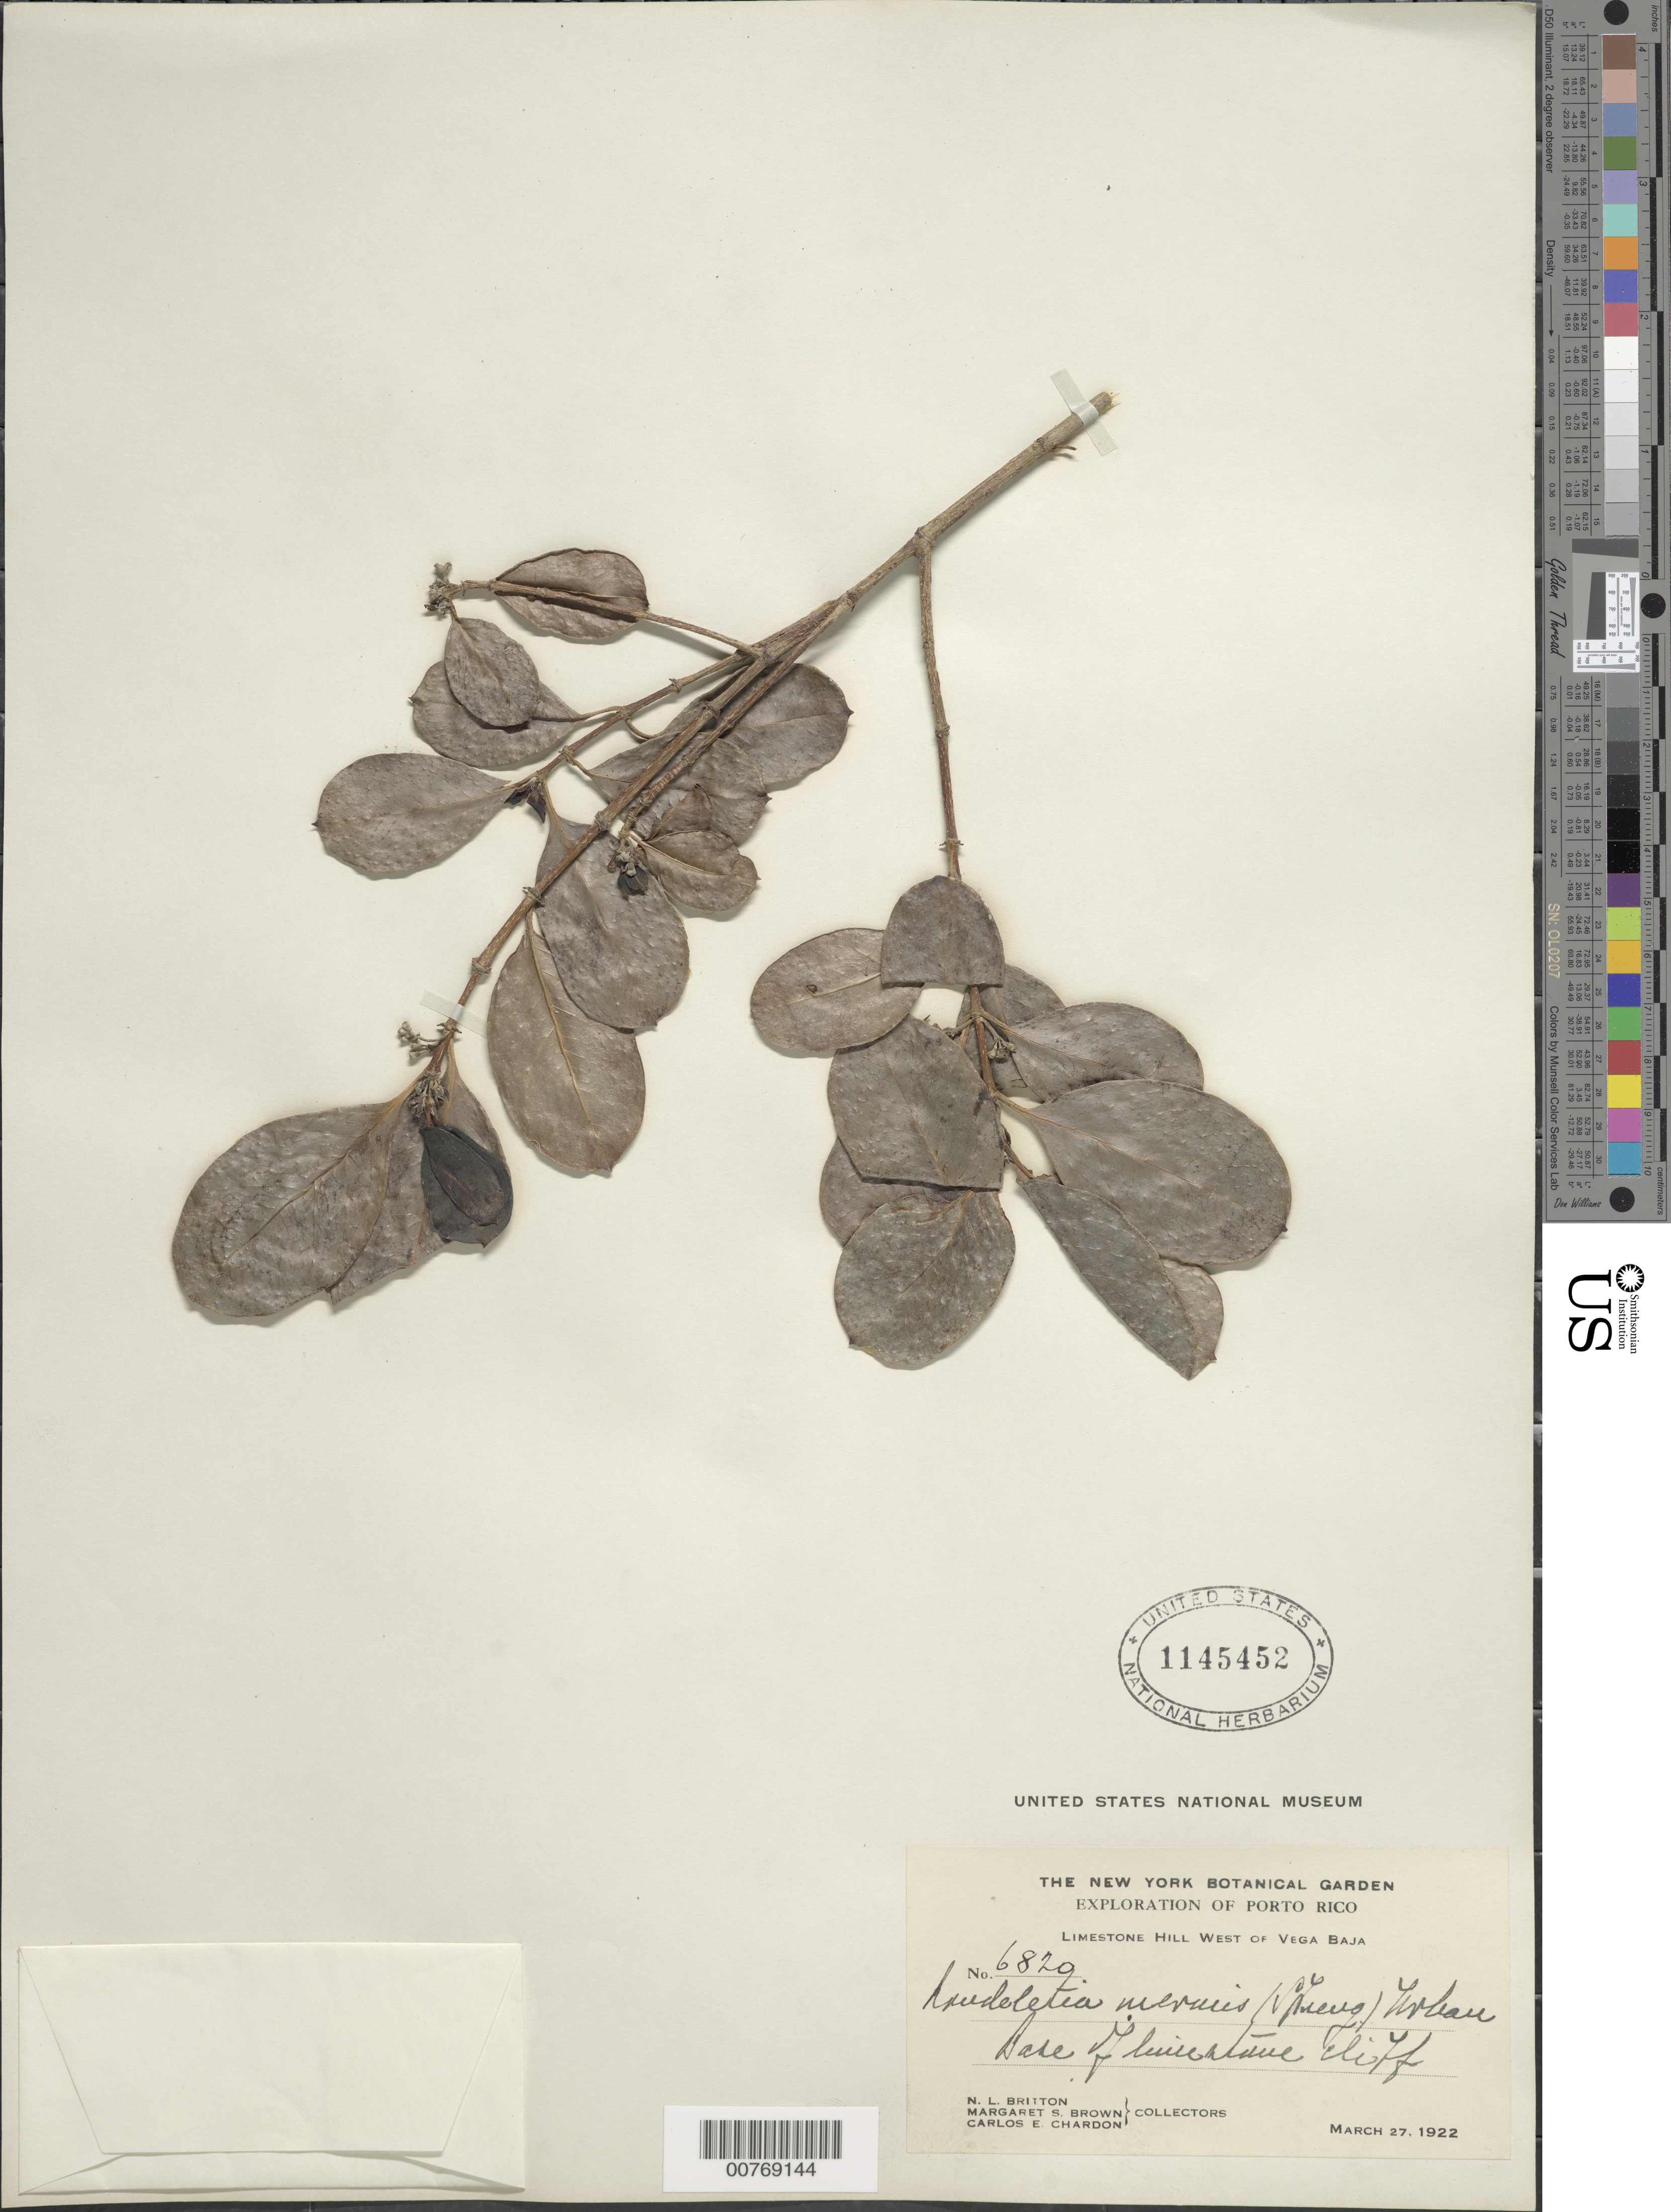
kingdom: Plantae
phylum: Tracheophyta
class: Magnoliopsida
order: Gentianales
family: Rubiaceae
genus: Rondeletia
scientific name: Rondeletia inermis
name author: (Spreng.) Krug & Urb.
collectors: N. Britton, M. S. Brown & C. E. Chardón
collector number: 6820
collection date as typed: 27 Mar 1922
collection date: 1922-03-27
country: Puerto Rico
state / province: Vega Baja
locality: Limestone hill west of Vega Baja; base of limestone cliff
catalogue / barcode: US 1145452